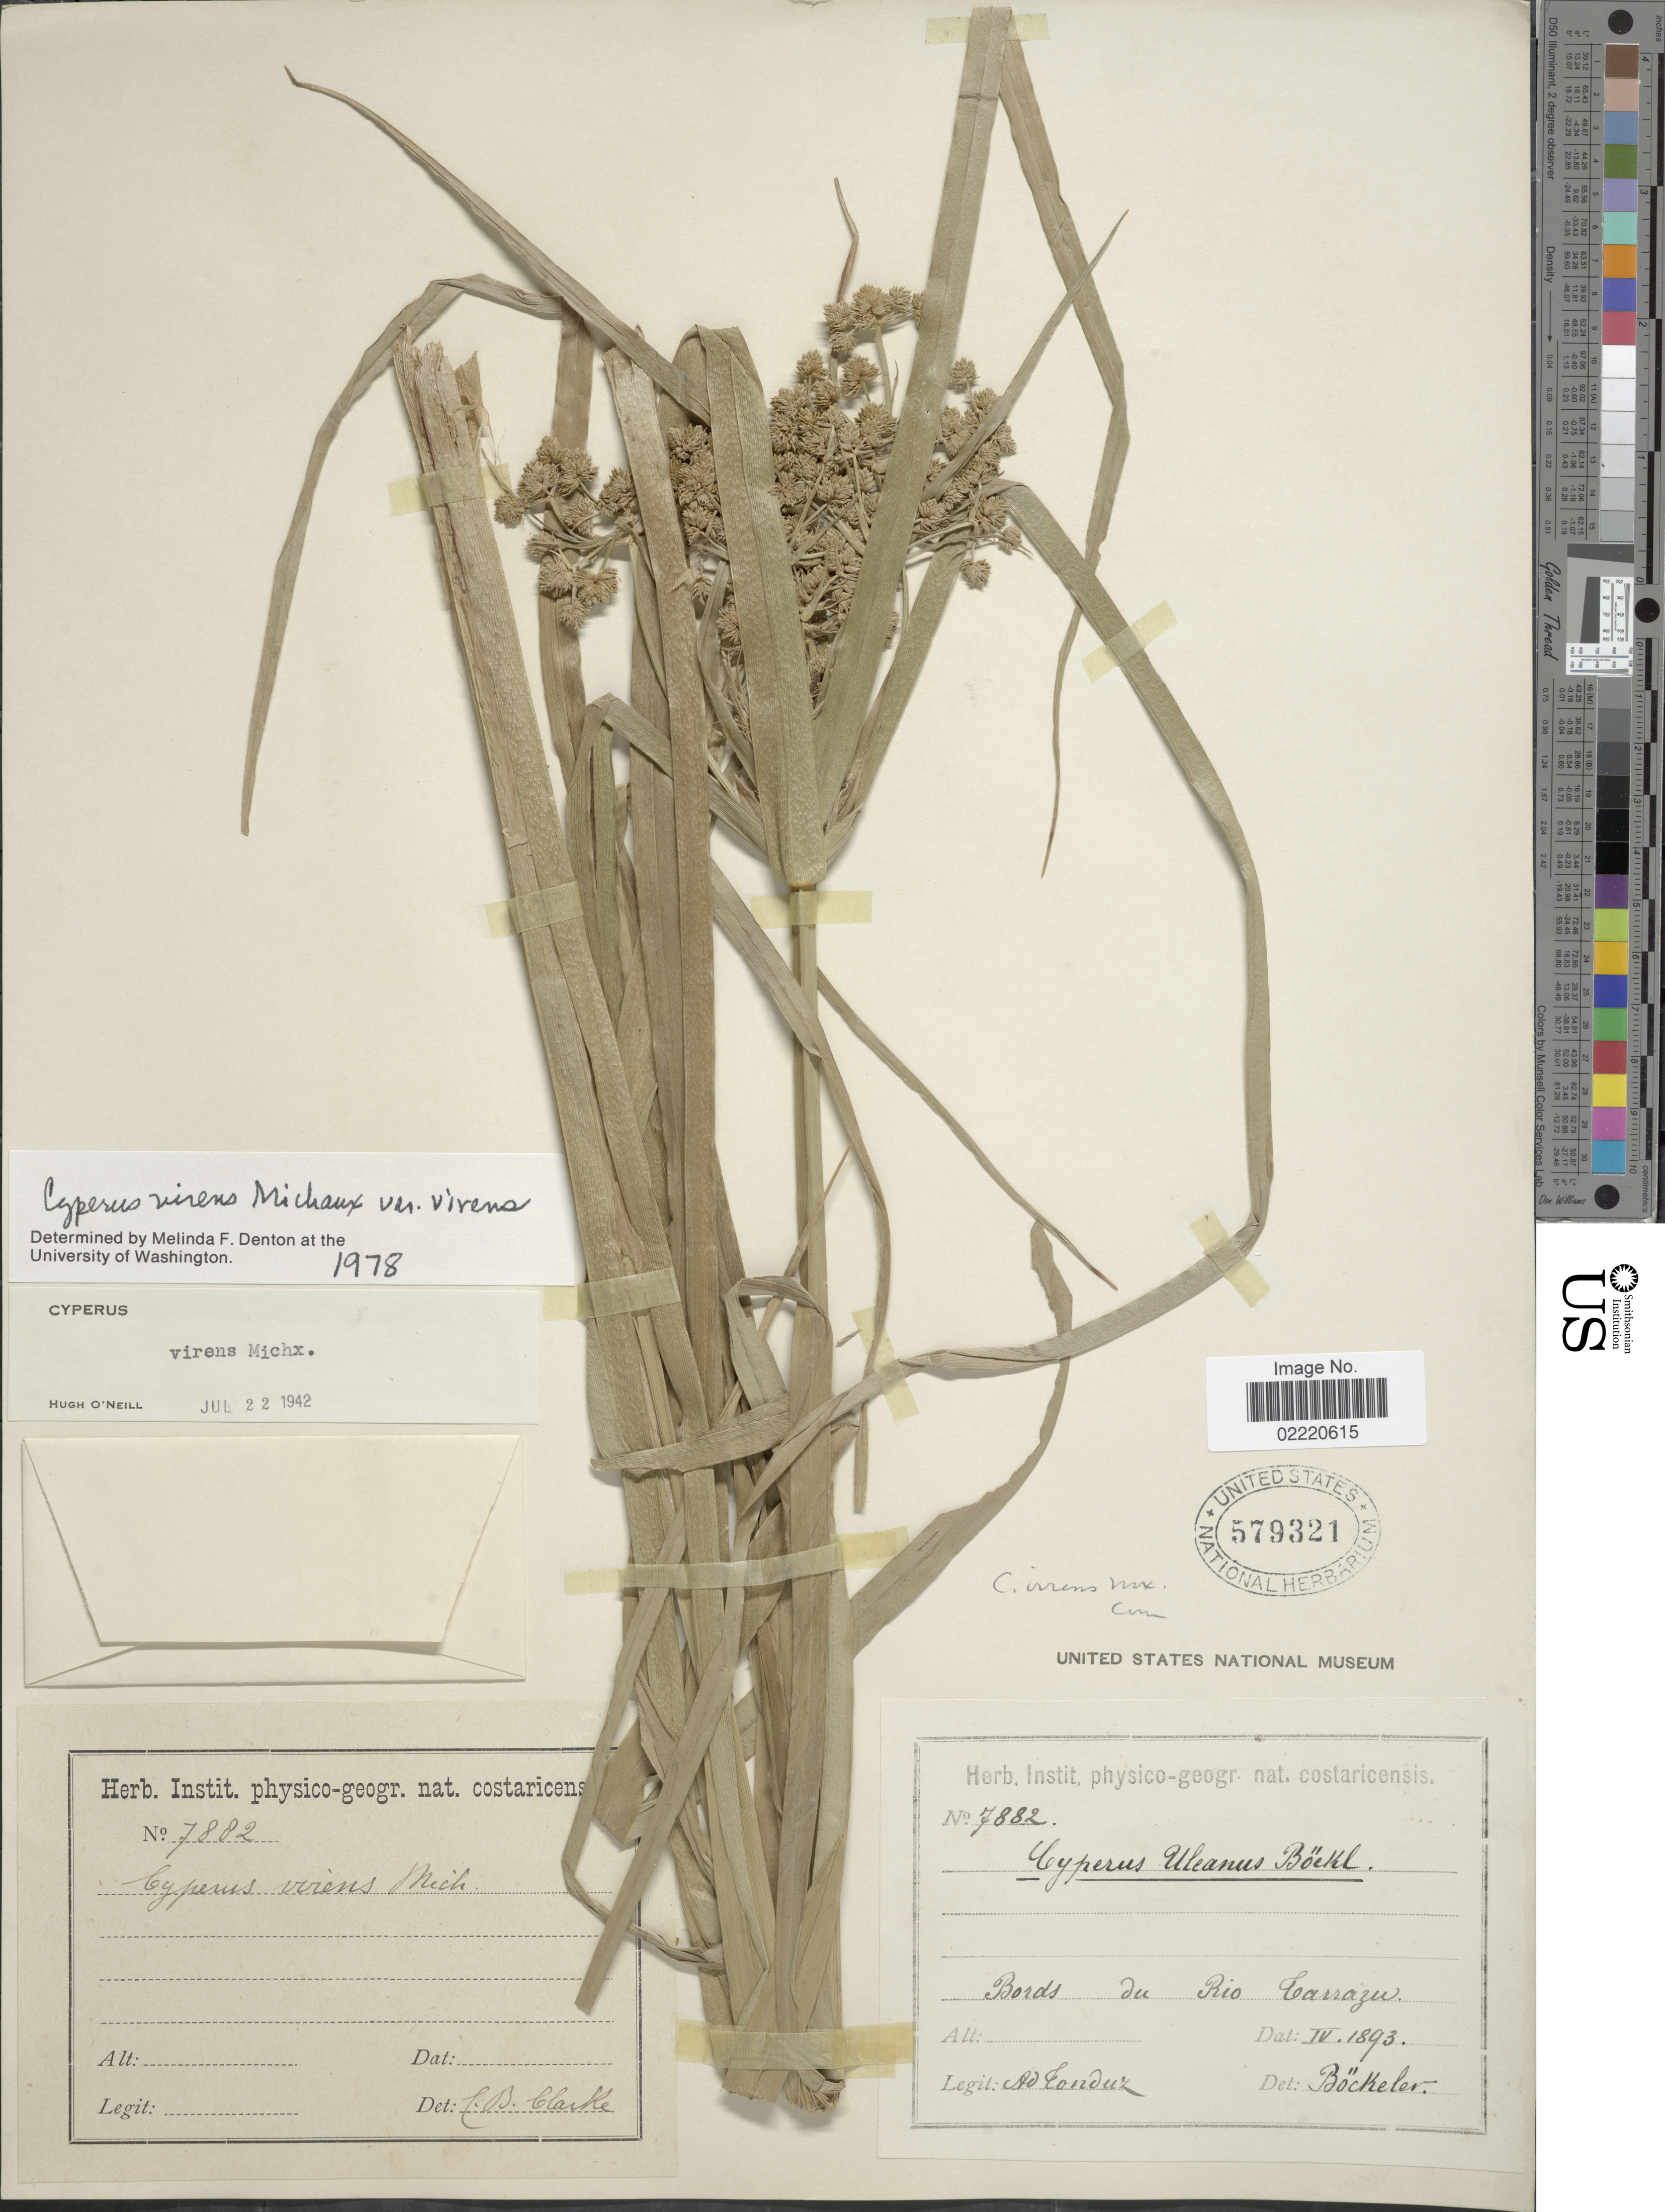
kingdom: Plantae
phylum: Tracheophyta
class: Liliopsida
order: Poales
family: Cyperaceae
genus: Cyperus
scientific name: Cyperus virens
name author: Michx.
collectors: A. Tonduz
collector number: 7882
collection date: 1893-04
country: Costa Rica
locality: Bords du Rio Tarrazu.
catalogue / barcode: US 579321